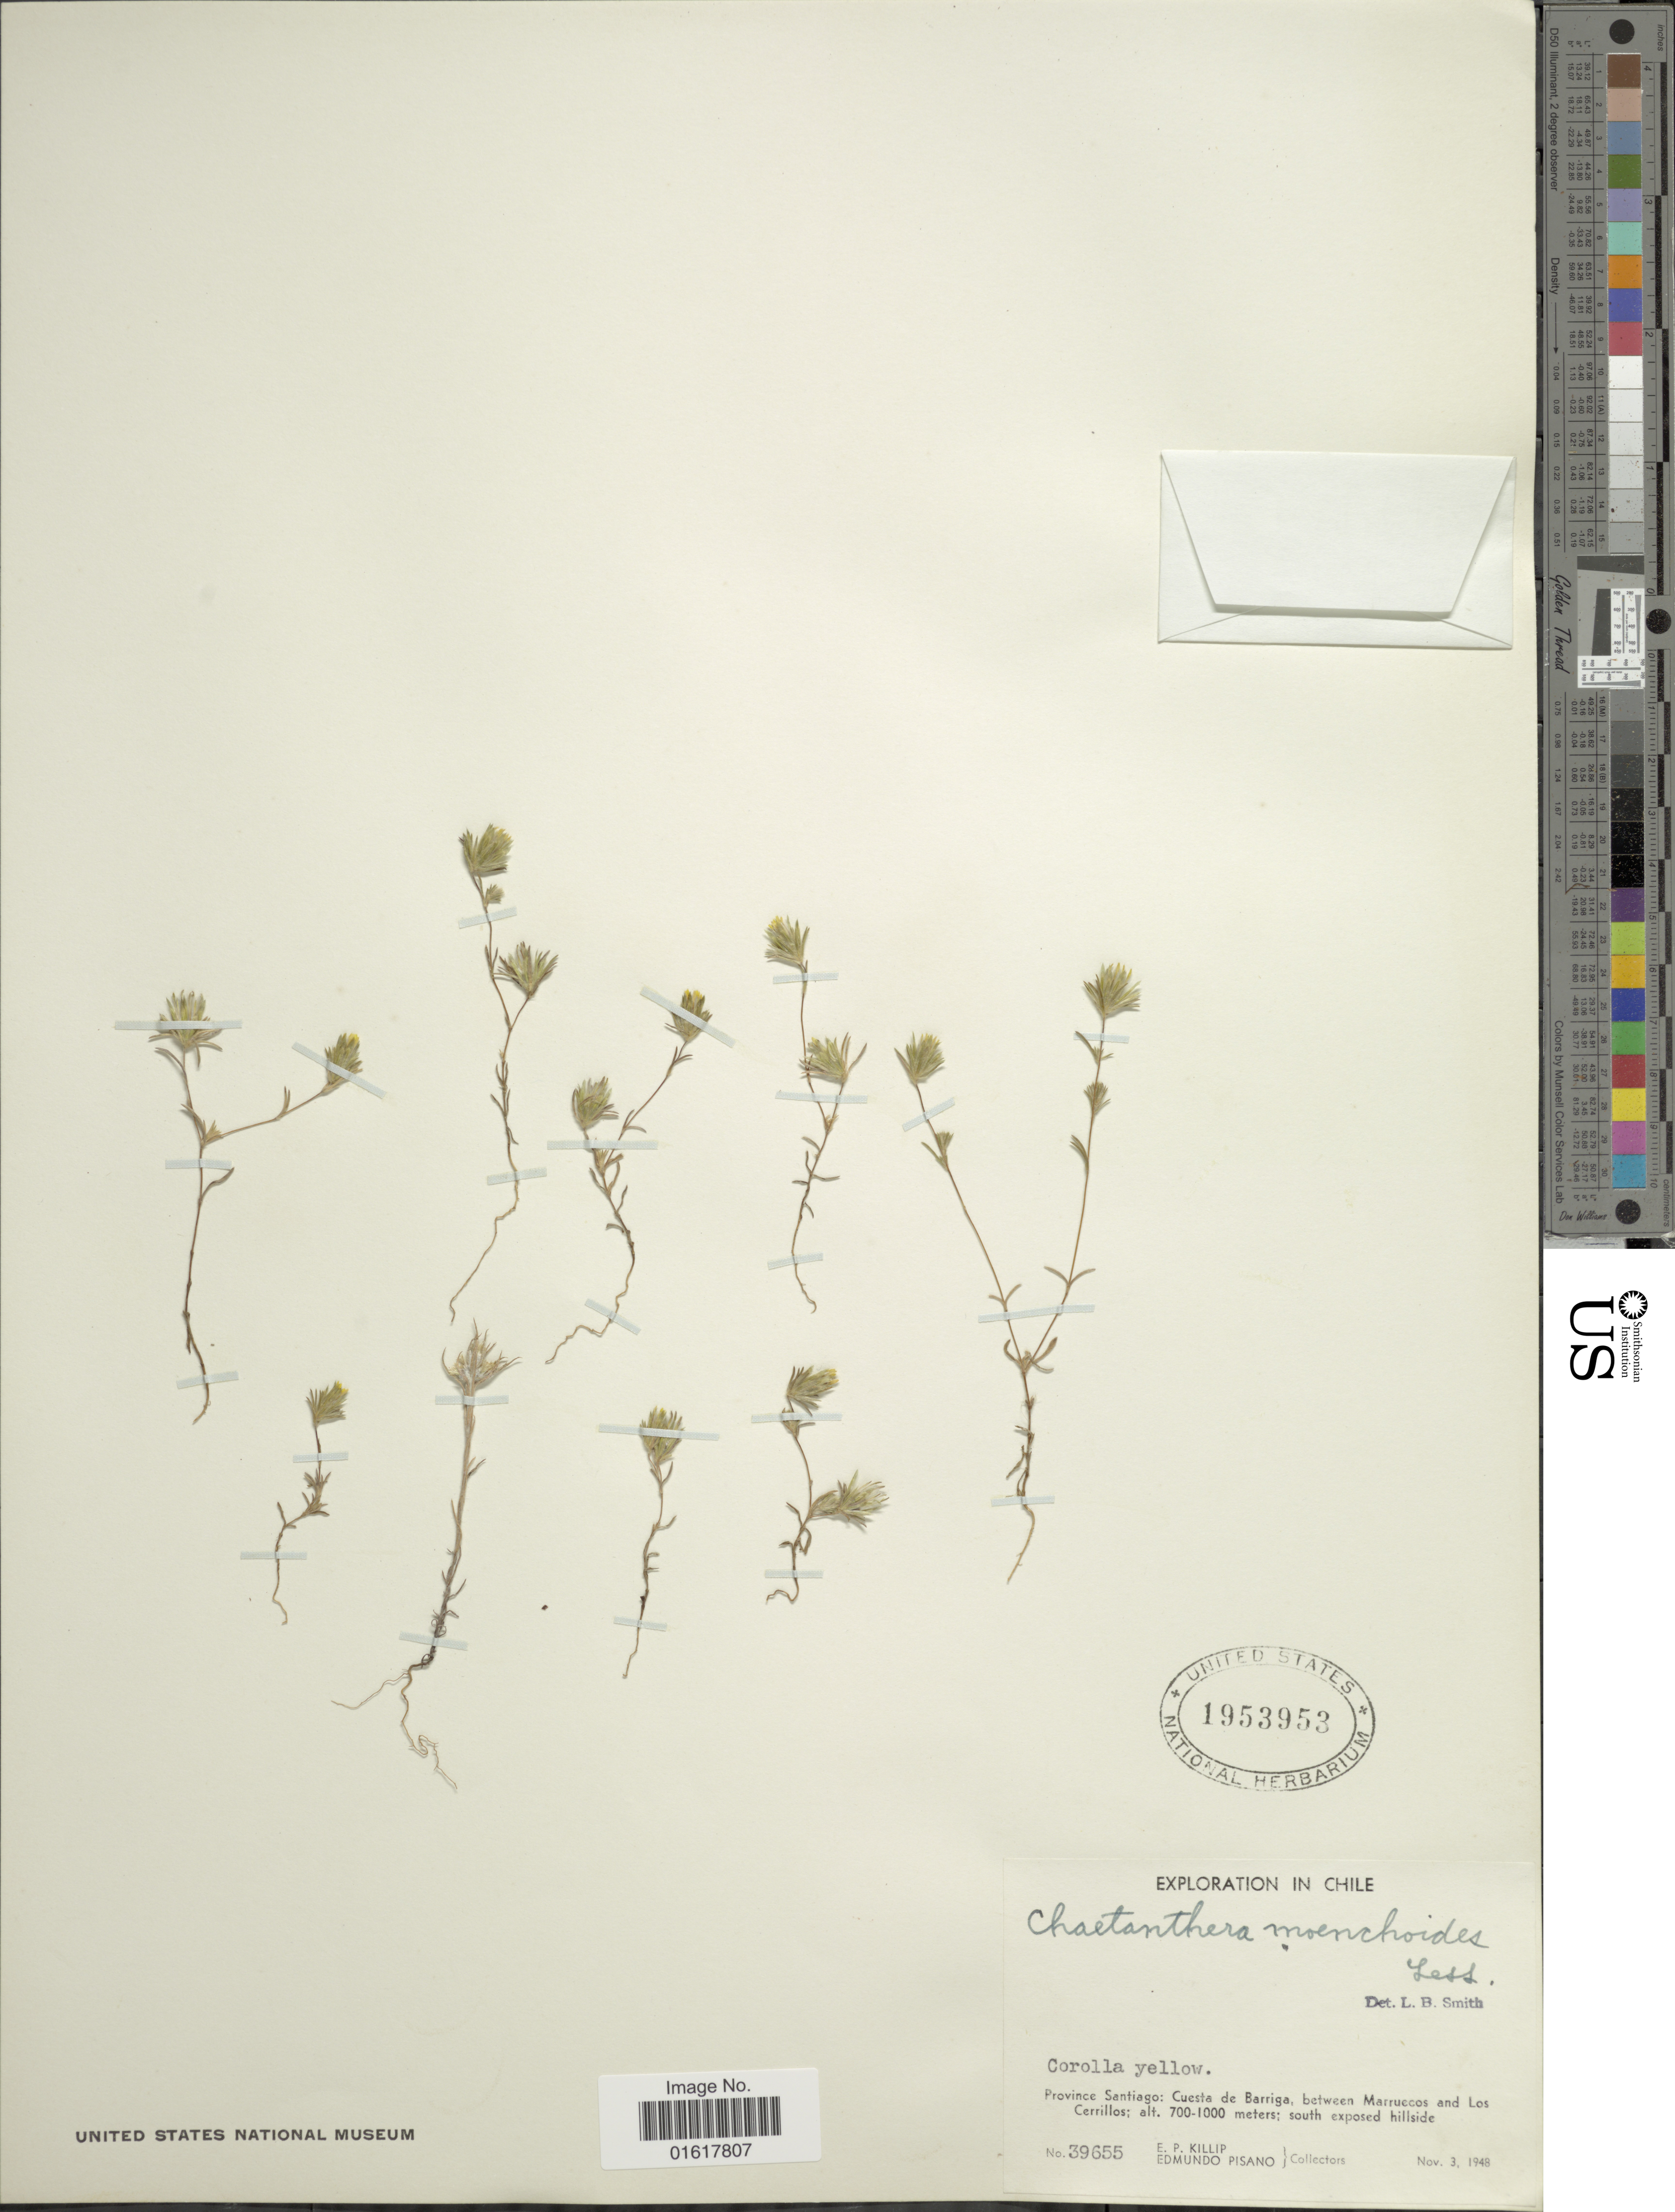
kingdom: Plantae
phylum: Tracheophyta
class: Magnoliopsida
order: Asterales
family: Asteraceae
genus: Chaetanthera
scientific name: Chaetanthera moenchioides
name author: Less.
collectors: E. P. Killip & E. Pisano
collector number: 39655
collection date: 1948-11-03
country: Chile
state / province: Región Metropolitana (RM)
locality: Province Santiago: Cuesta de Barriga, between Marruecos and Los Cerrilos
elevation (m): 700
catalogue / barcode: US 1953953